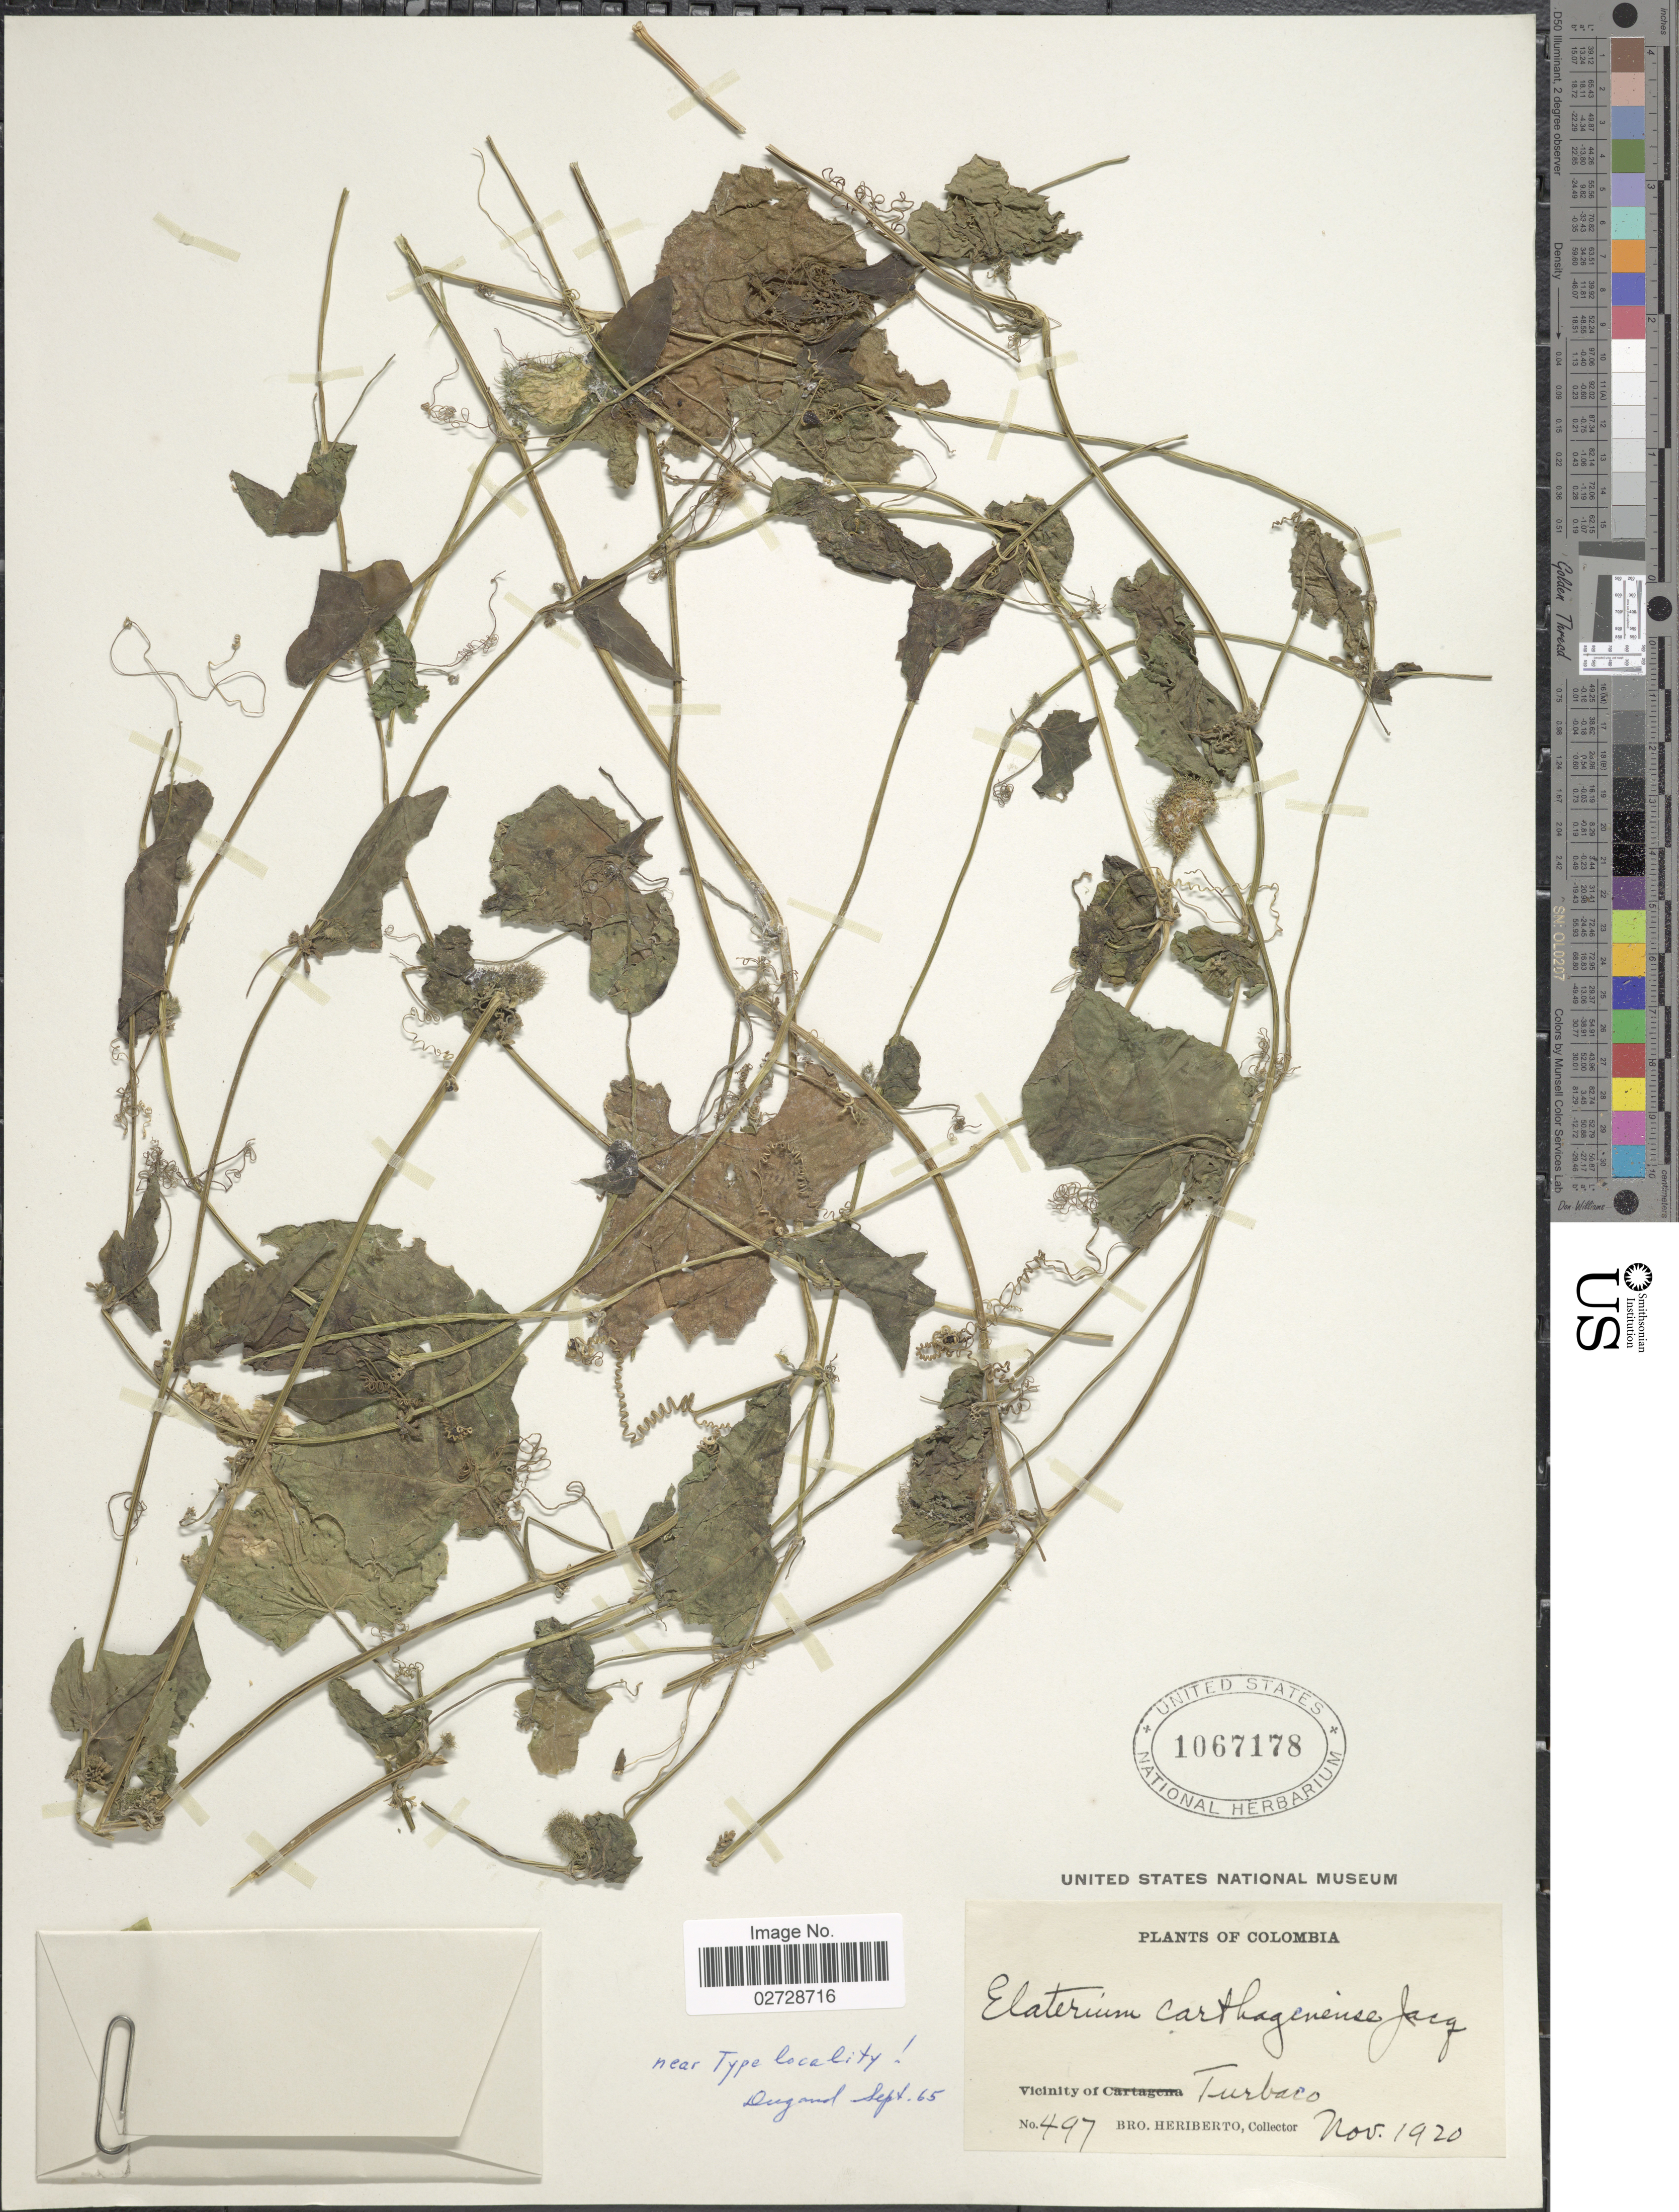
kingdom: Plantae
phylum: Tracheophyta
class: Magnoliopsida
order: Cucurbitales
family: Cucurbitaceae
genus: Cyclanthera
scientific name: Cyclanthera carthagenensis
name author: (Jacq.) H. Schaef. & S.S. Renner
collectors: B. Heriberto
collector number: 497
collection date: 1920-11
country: Colombia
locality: Vicinity of Turbaco.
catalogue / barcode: US 1067178